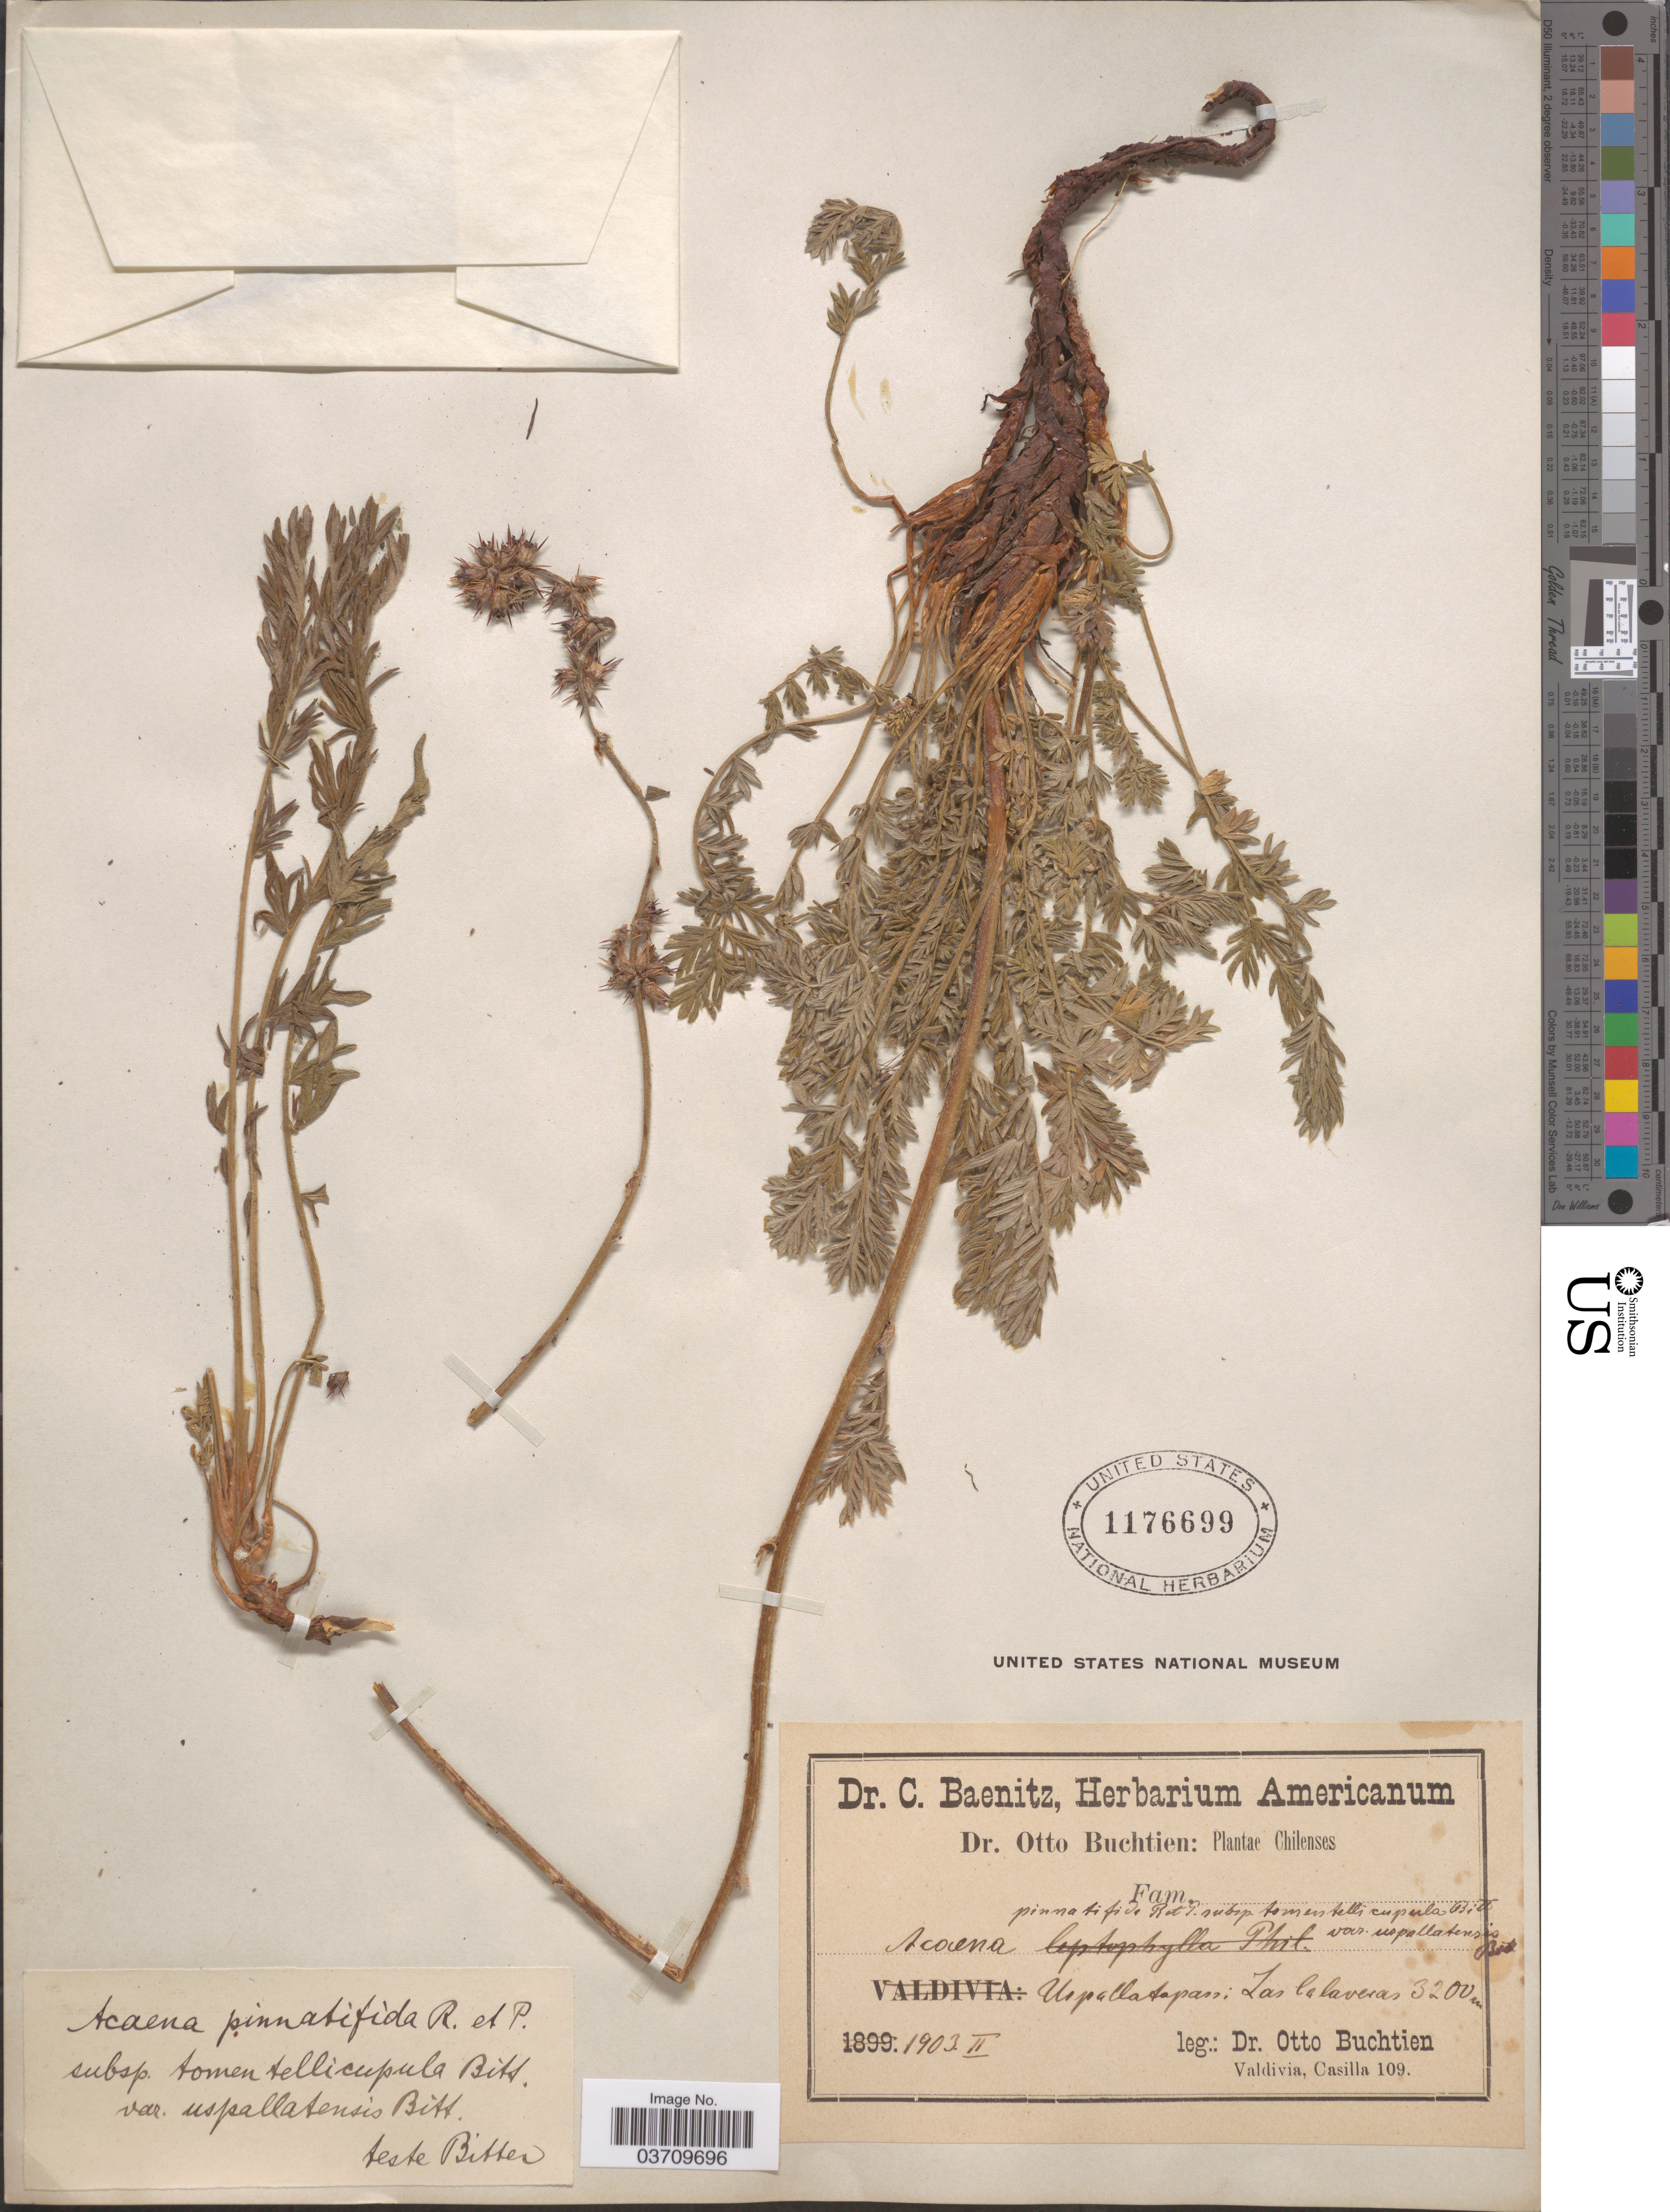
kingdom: Plantae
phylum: Tracheophyta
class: Magnoliopsida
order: Rosales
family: Rosaceae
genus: Acaena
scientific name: Acaena pinnatifida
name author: Ruiz & Pav.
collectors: O. Buchtien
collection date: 1903-02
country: Chile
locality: Uspallatapass: Las Calaveras.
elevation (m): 3200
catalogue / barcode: US 1176699